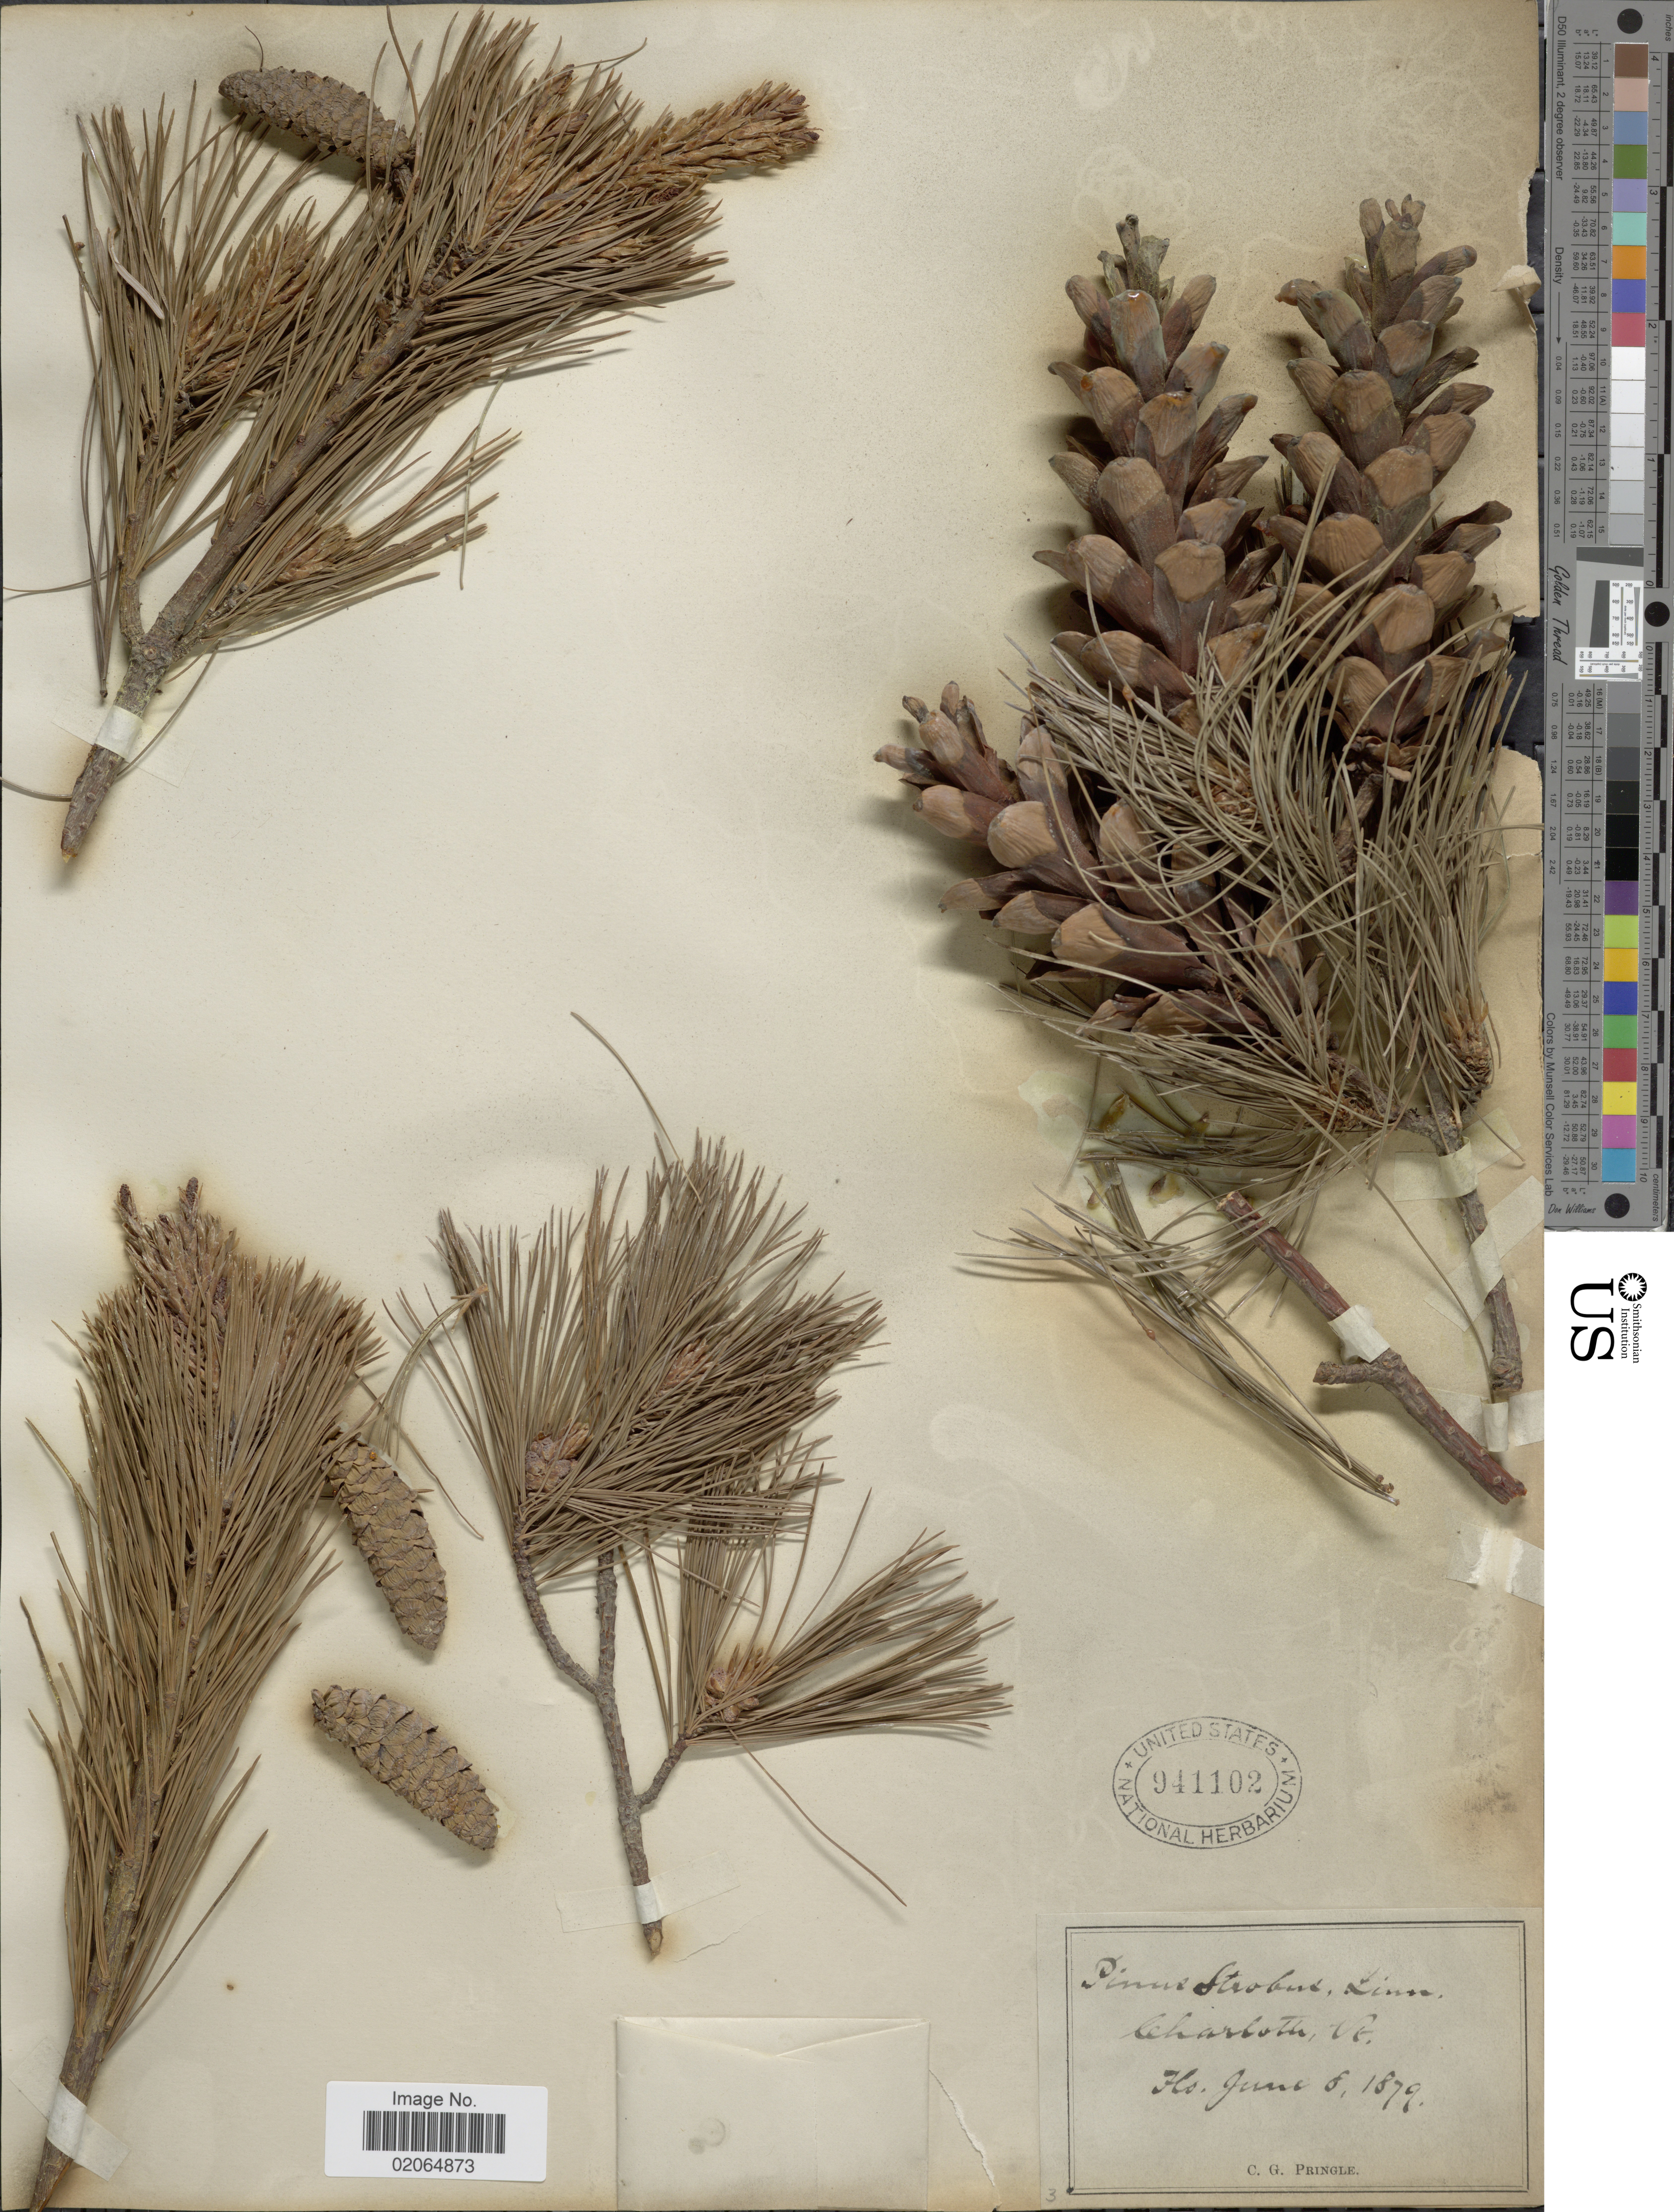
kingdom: Plantae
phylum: Tracheophyta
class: Pinopsida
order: Pinales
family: Pinaceae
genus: Pinus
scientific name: Pinus strobus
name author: L.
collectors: C. G. Pringle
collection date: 1879-06-08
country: United States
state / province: Vermont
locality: Charlotte,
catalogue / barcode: US 941102